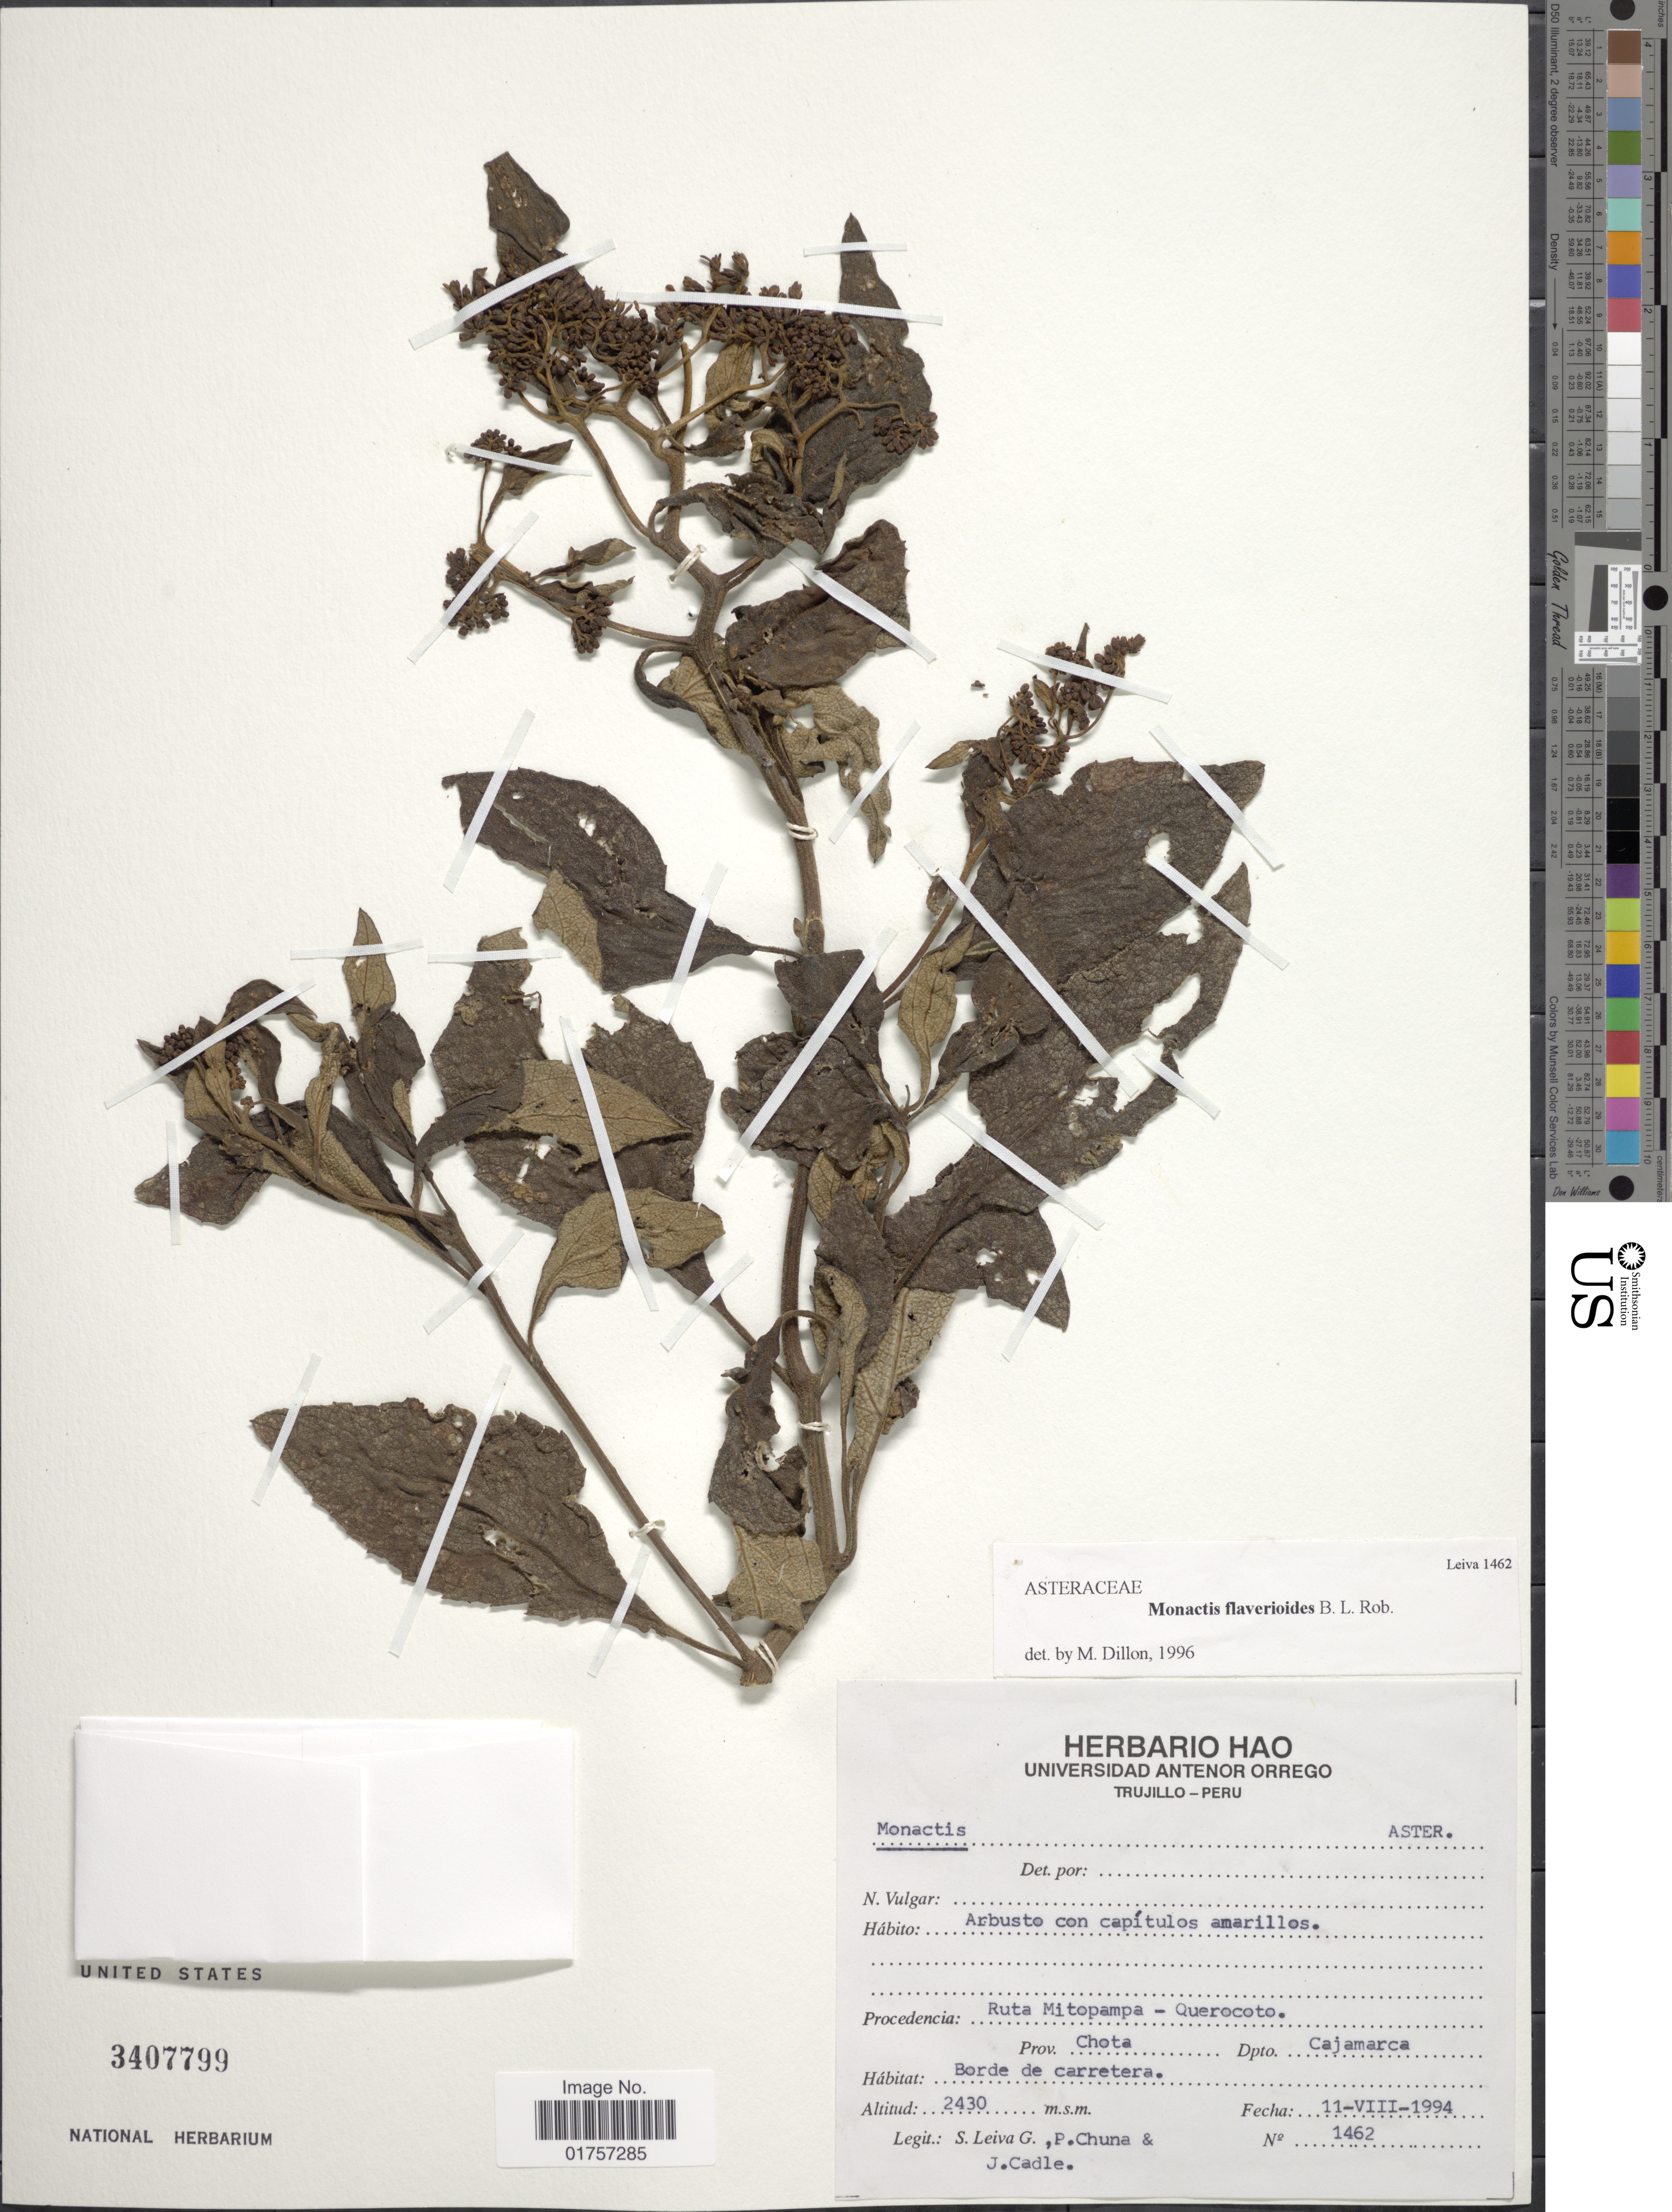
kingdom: Plantae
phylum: Tracheophyta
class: Magnoliopsida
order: Asterales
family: Asteraceae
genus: Monactis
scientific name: Monactis flaverioides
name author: Humb.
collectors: S. Leiva G., P. Chuna & J. Cadle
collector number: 1462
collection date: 1994-08-11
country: Peru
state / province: Cajamarca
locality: Procedencia: Ruta Mitopampa-Querocoto. Prov. Chota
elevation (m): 2430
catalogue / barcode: US 3407799